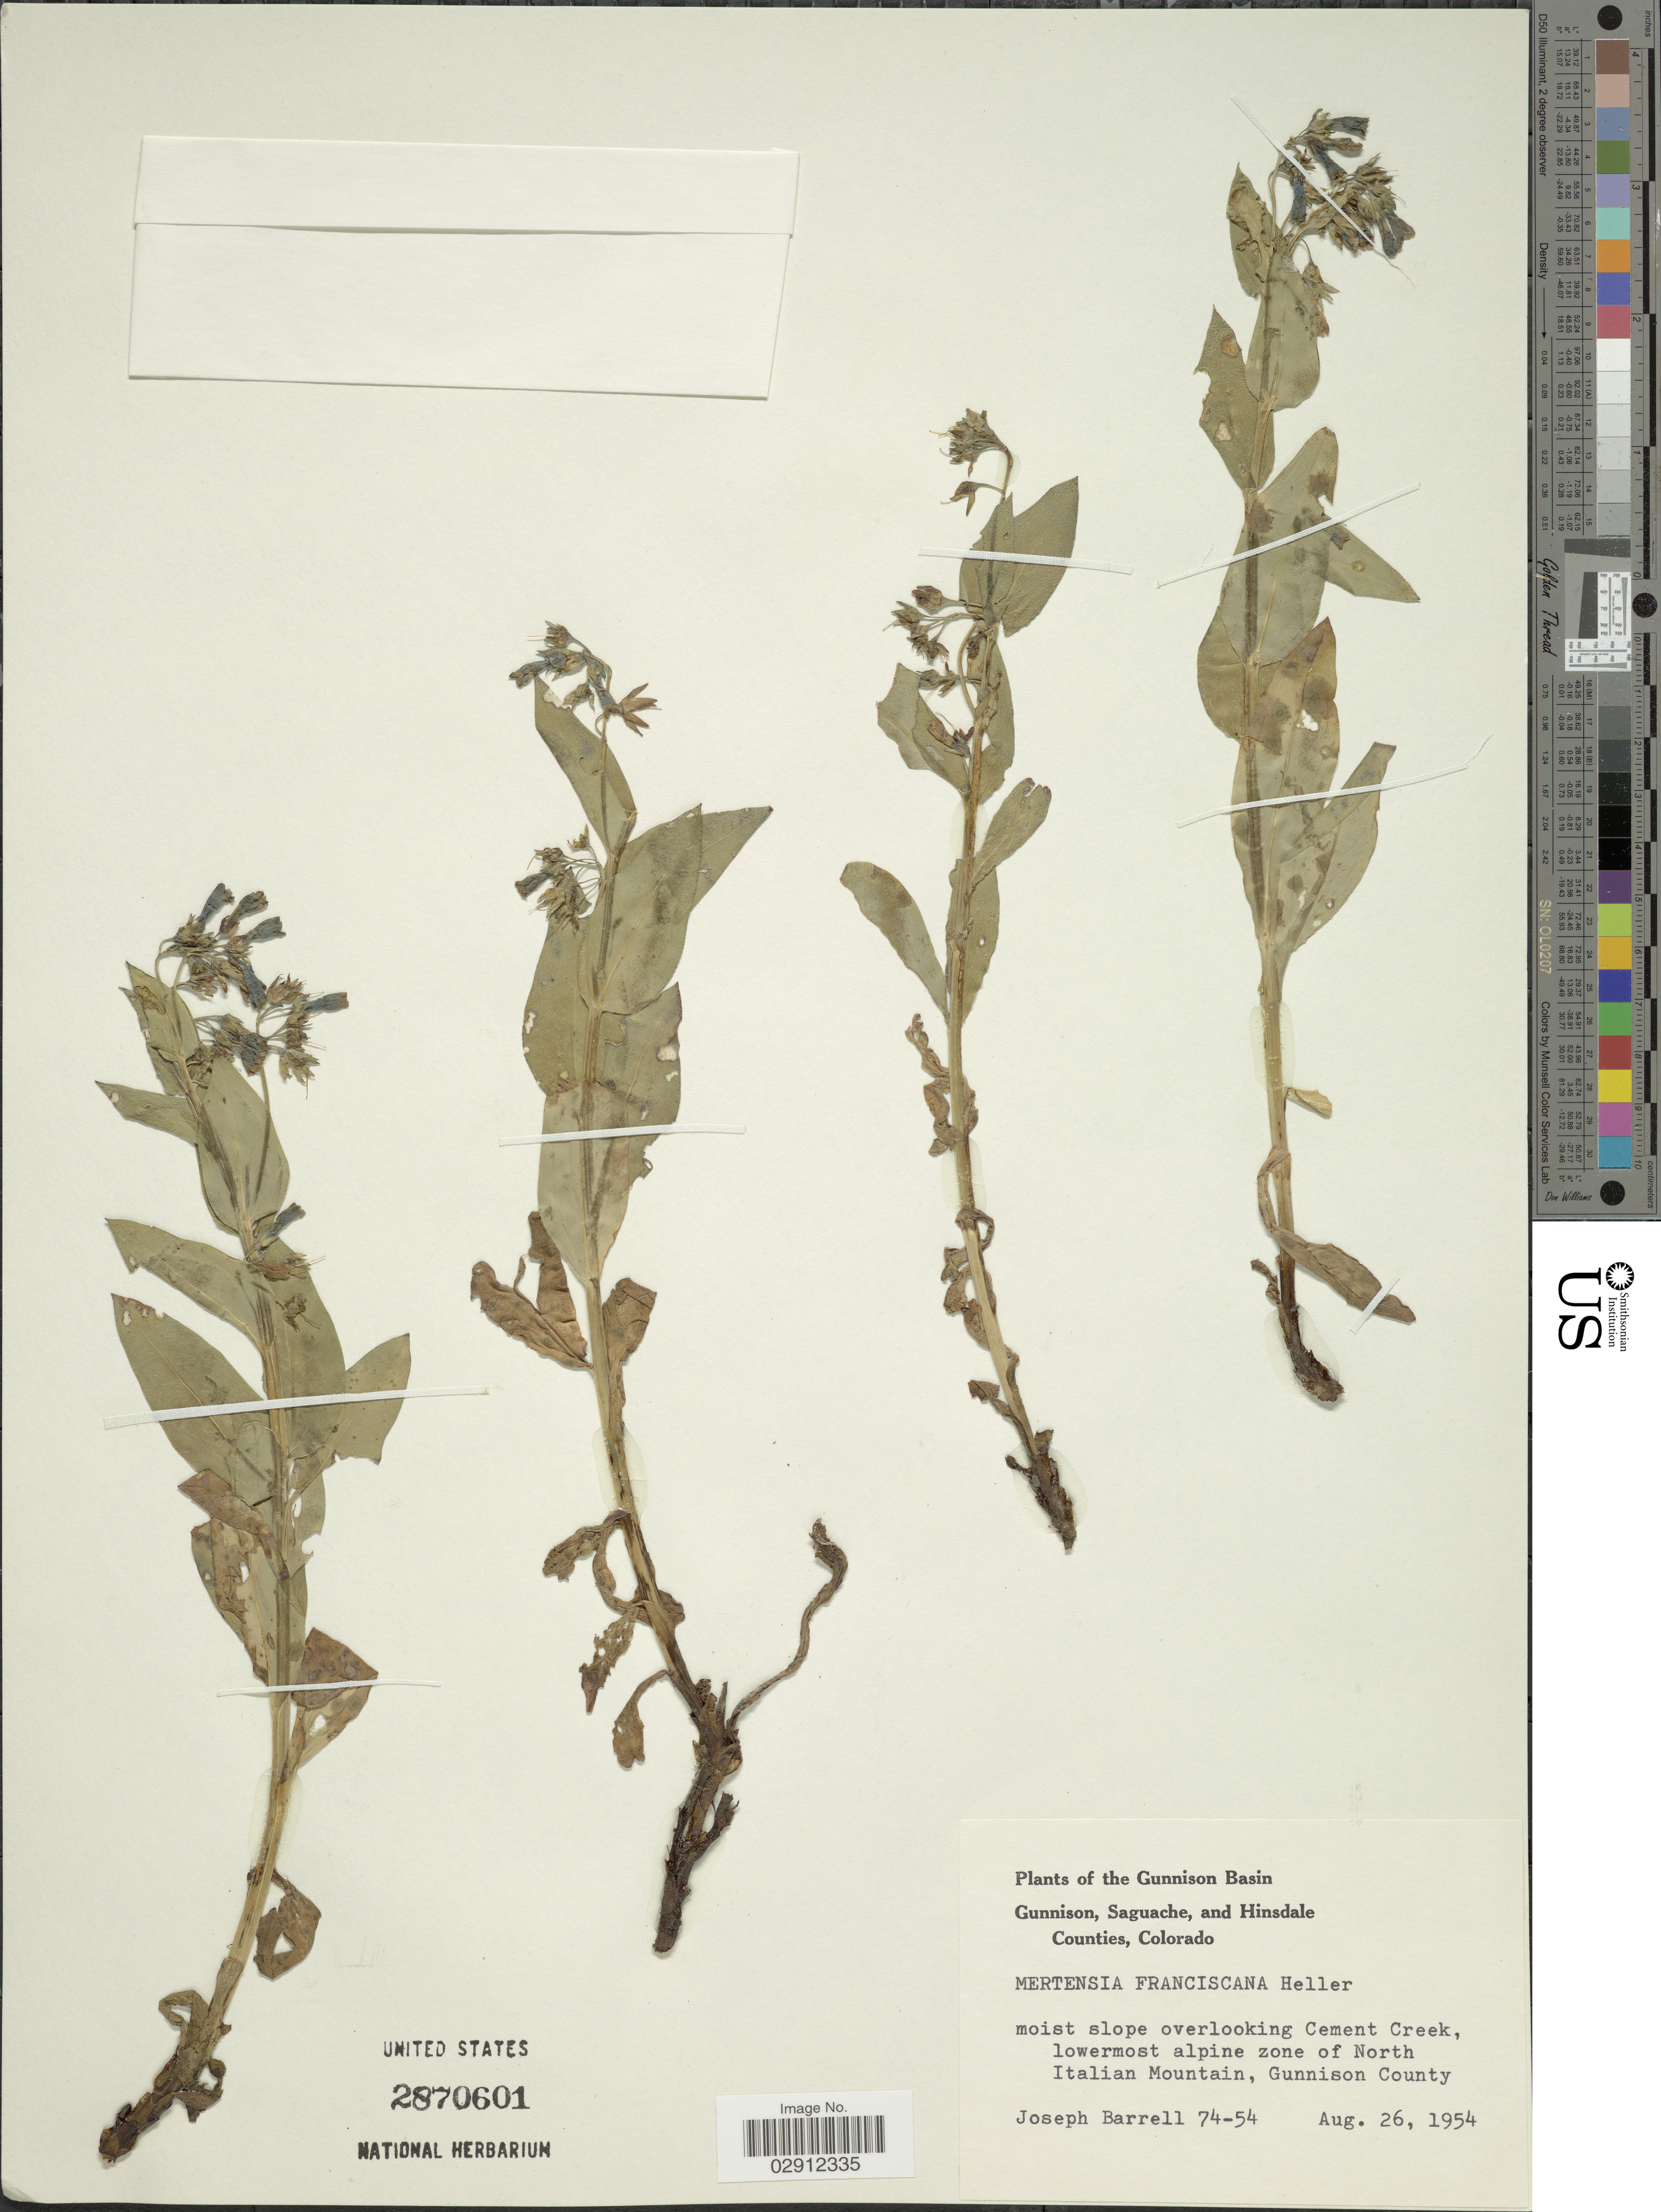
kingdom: Plantae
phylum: Tracheophyta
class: Magnoliopsida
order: Boraginales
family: Boraginaceae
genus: Mertensia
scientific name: Mertensia franciscana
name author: A. Heller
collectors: J. Barrell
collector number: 74-54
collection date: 1954-08-26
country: United States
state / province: Colorado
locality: The Gunnison Basin. Gunnison, Saguache, and Hinsdale Counties. Moit slope overlooking Cement Creek lowermost alpine zone of North Italian Mountain, Gunnison County.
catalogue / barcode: US 2870601